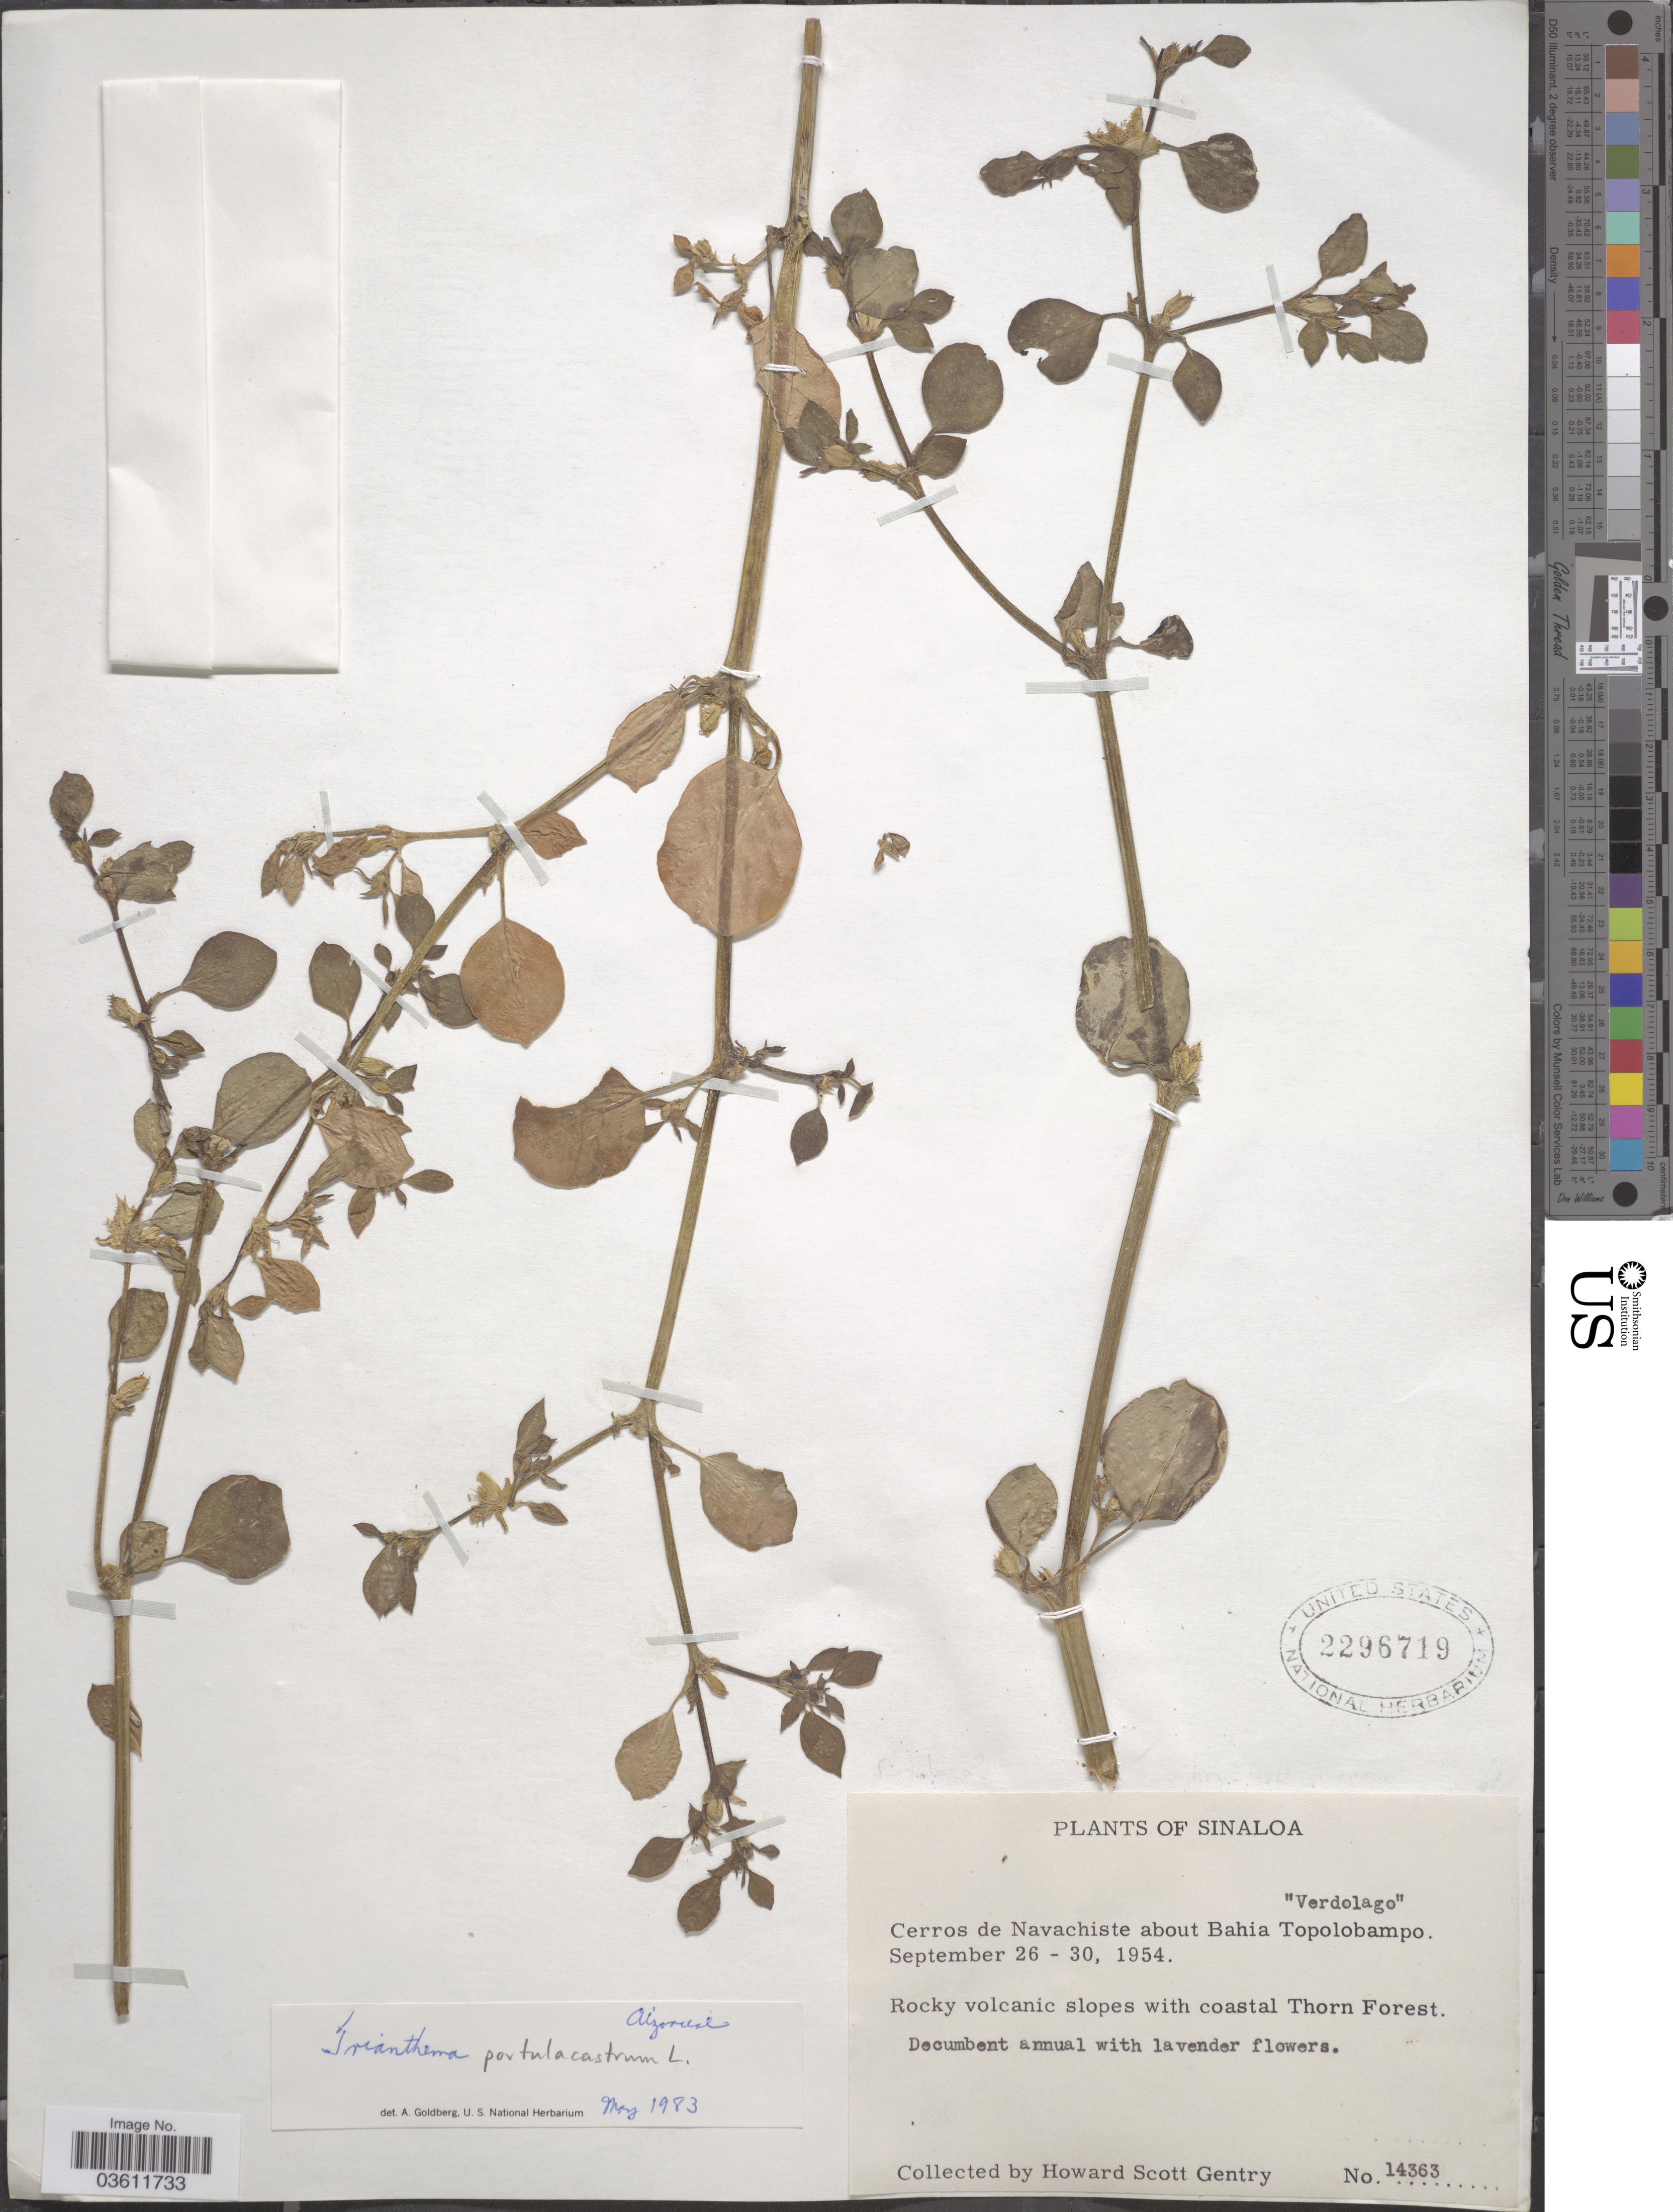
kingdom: Plantae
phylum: Tracheophyta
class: Magnoliopsida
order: Caryophyllales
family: Aizoaceae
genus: Trianthema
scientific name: Trianthema portulacastrum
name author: L.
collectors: H. S. Gentry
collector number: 14363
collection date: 1954-09-26/1954-09-30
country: Mexico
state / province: Sinaloa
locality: Cerros de Navachiste about Bahia Topolobampo. Rocky volcanic slopes with coastal Thorn Forest.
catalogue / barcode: US 2296719